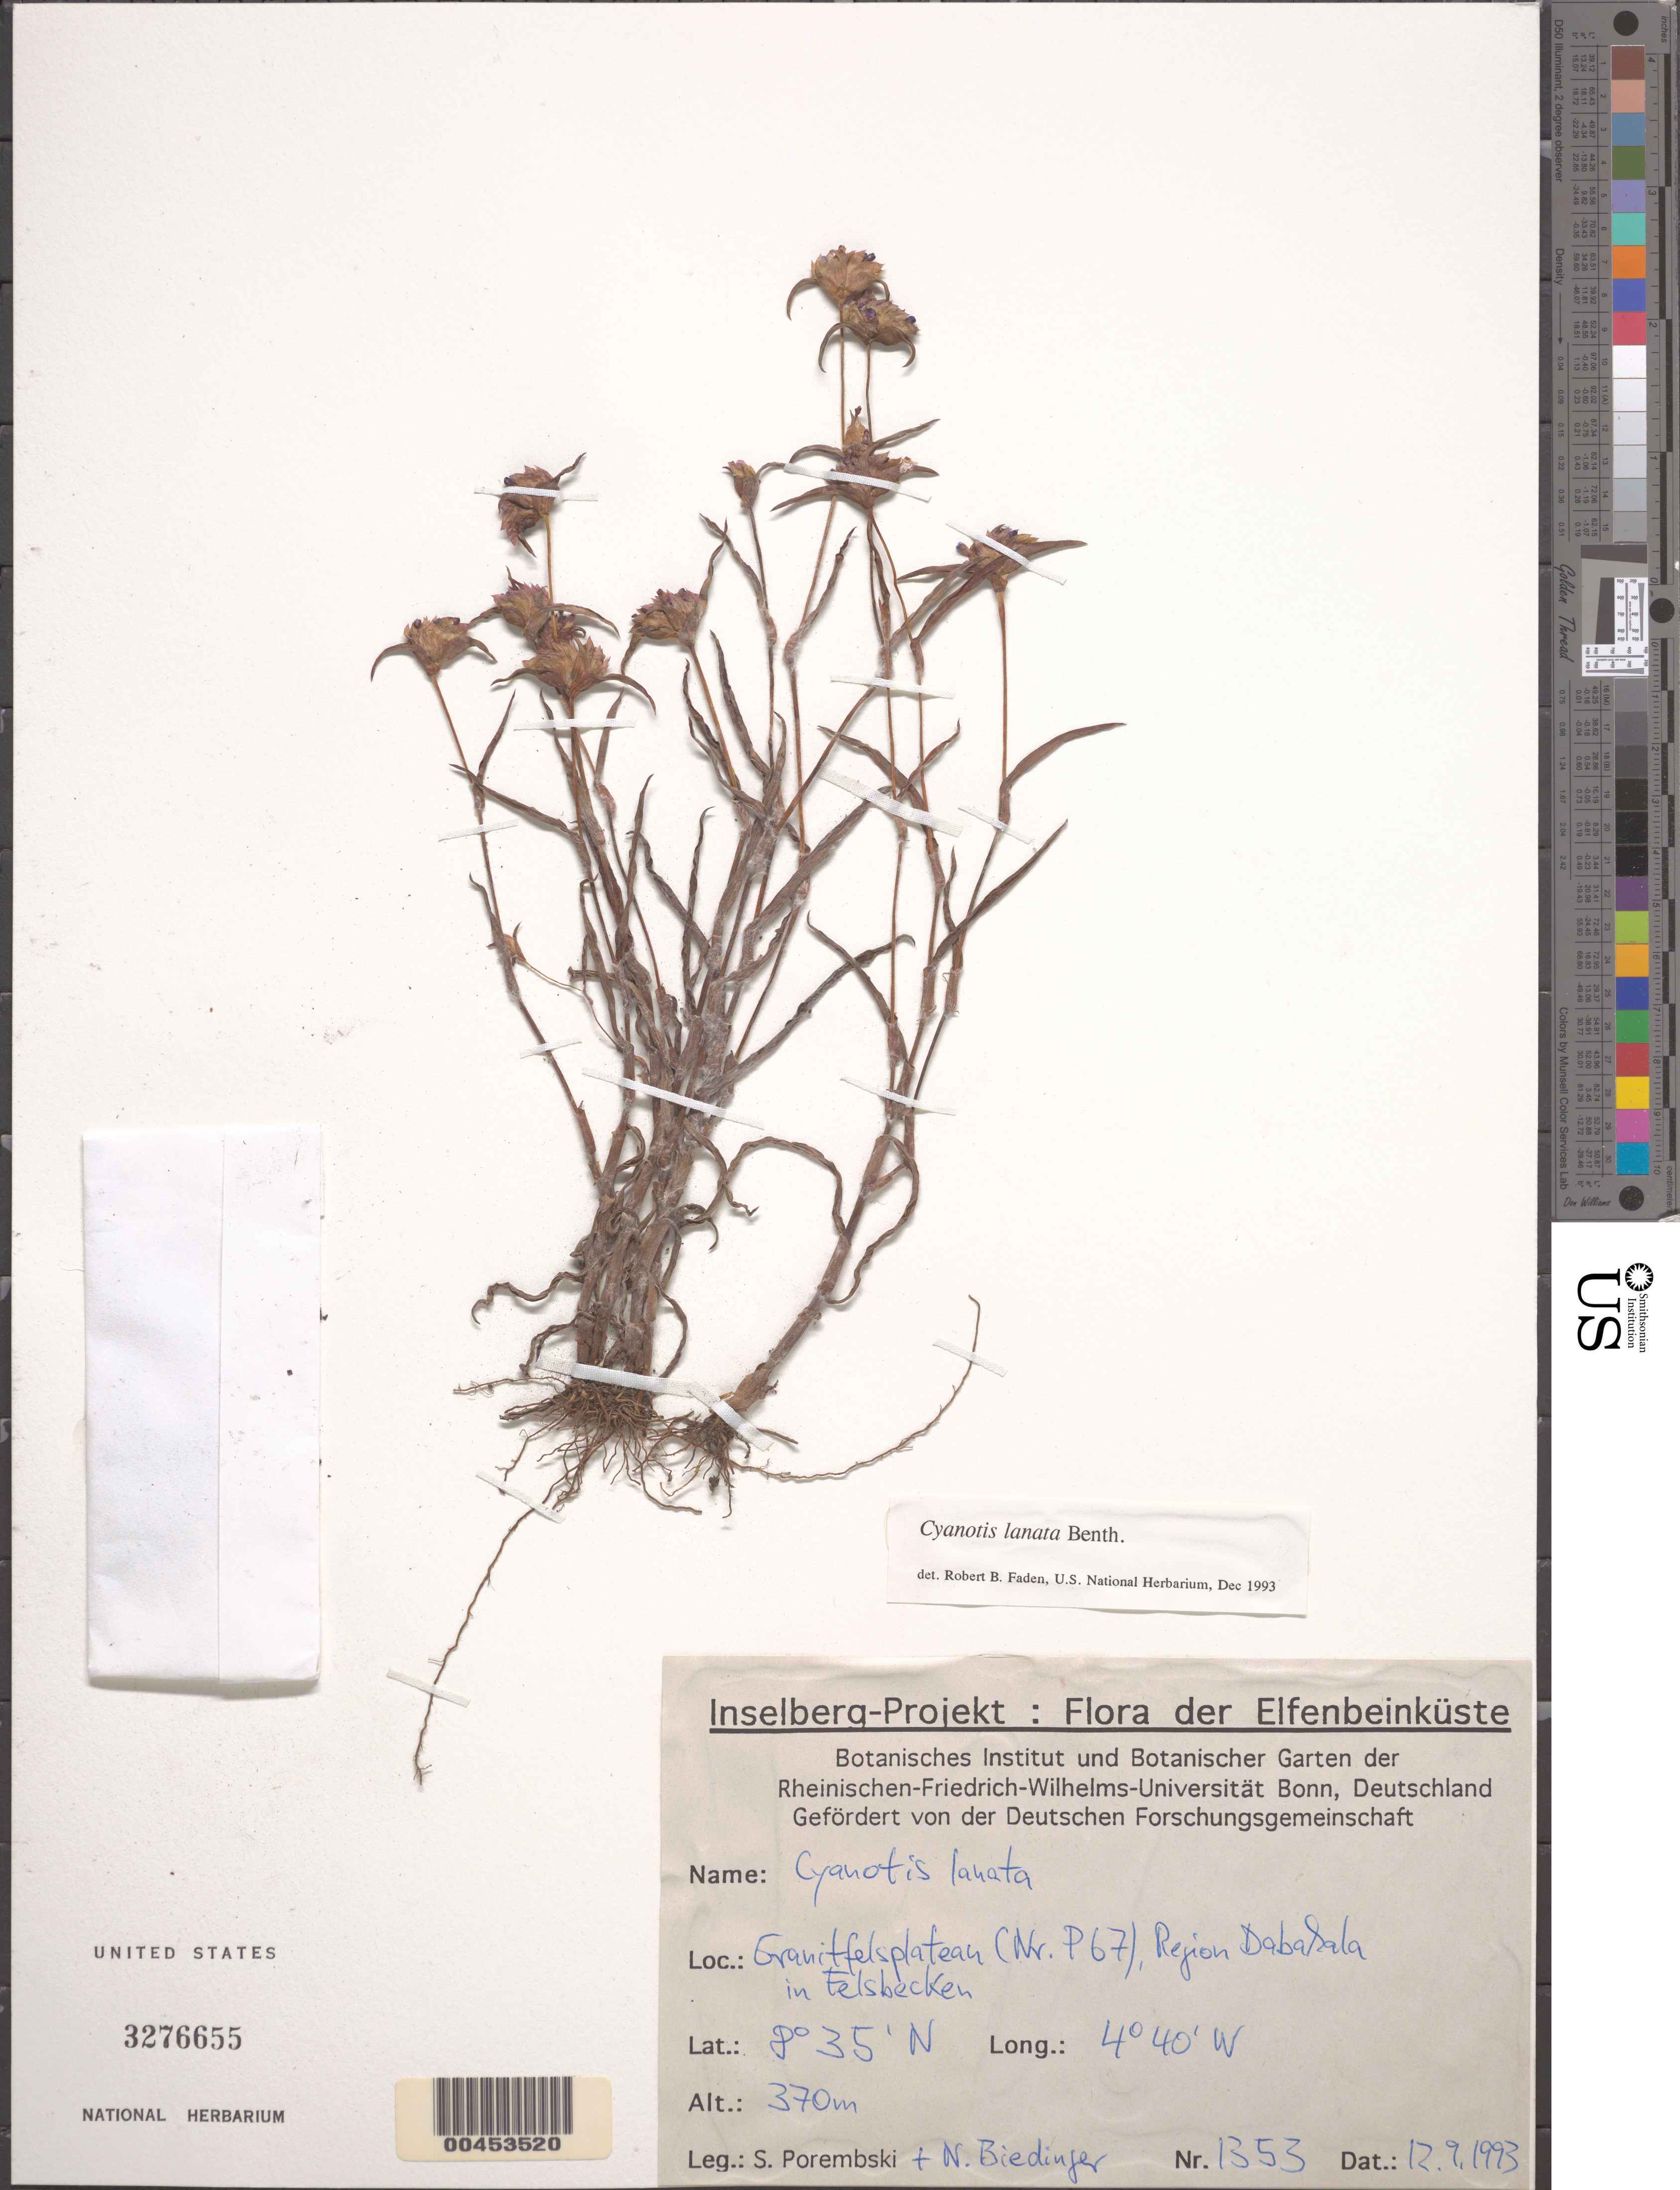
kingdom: Plantae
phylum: Tracheophyta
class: Liliopsida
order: Commelinales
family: Commelinaceae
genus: Cyanotis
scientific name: Cyanotis lanata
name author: Benth.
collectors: S. Porembski & N. Biedinger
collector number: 1353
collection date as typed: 12 Sep 1993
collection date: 1993-09-12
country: Ivory Coast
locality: (nr. p67), Dabakala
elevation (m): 370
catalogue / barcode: US 3276655